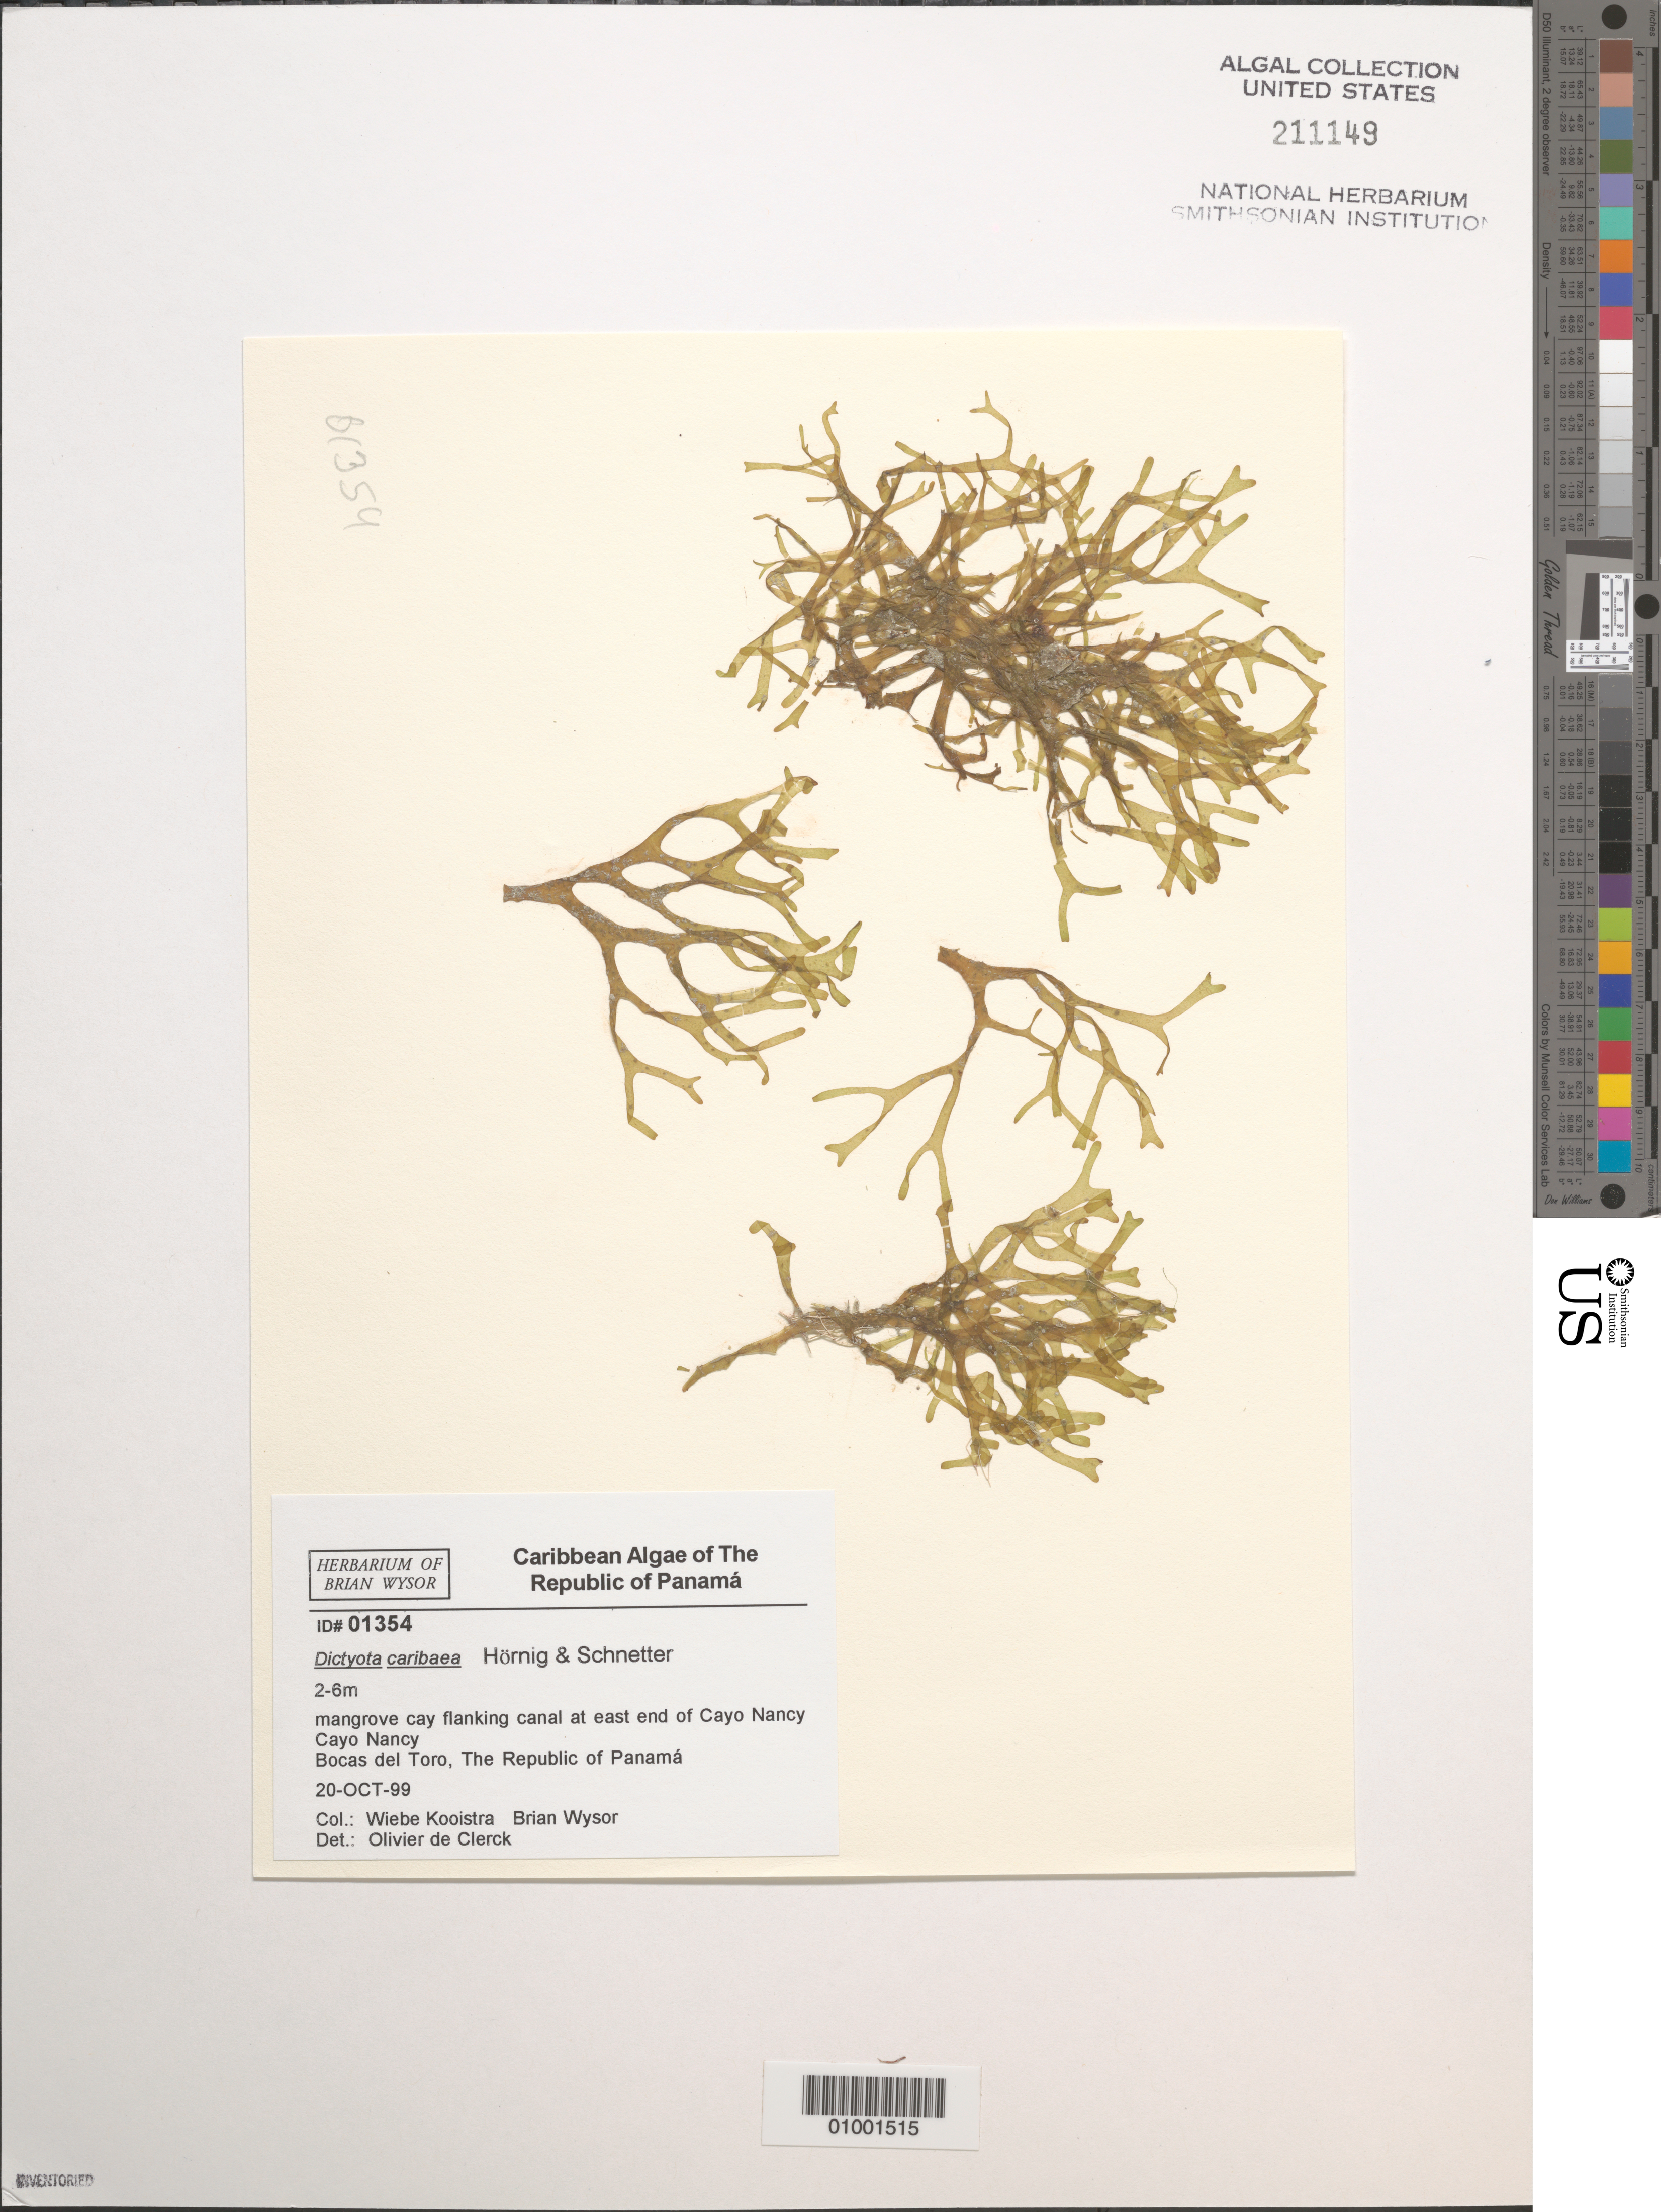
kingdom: Chromista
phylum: Ochrophyta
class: Phaeophyceae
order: Dictyotales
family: Dictyotaceae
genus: Dictyota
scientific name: Dictyota caribaea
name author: I.Hörnig & Schnetter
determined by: De Clerck, Olivier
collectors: B. Wysor & W. Kooistra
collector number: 01354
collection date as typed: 20 Oct 1999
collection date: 1999-10-20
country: Panama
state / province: Bocas del Toro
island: Cayo Nancy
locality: Mangrove cay flanking canal at east end of Cayo Nancy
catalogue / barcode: US 211149